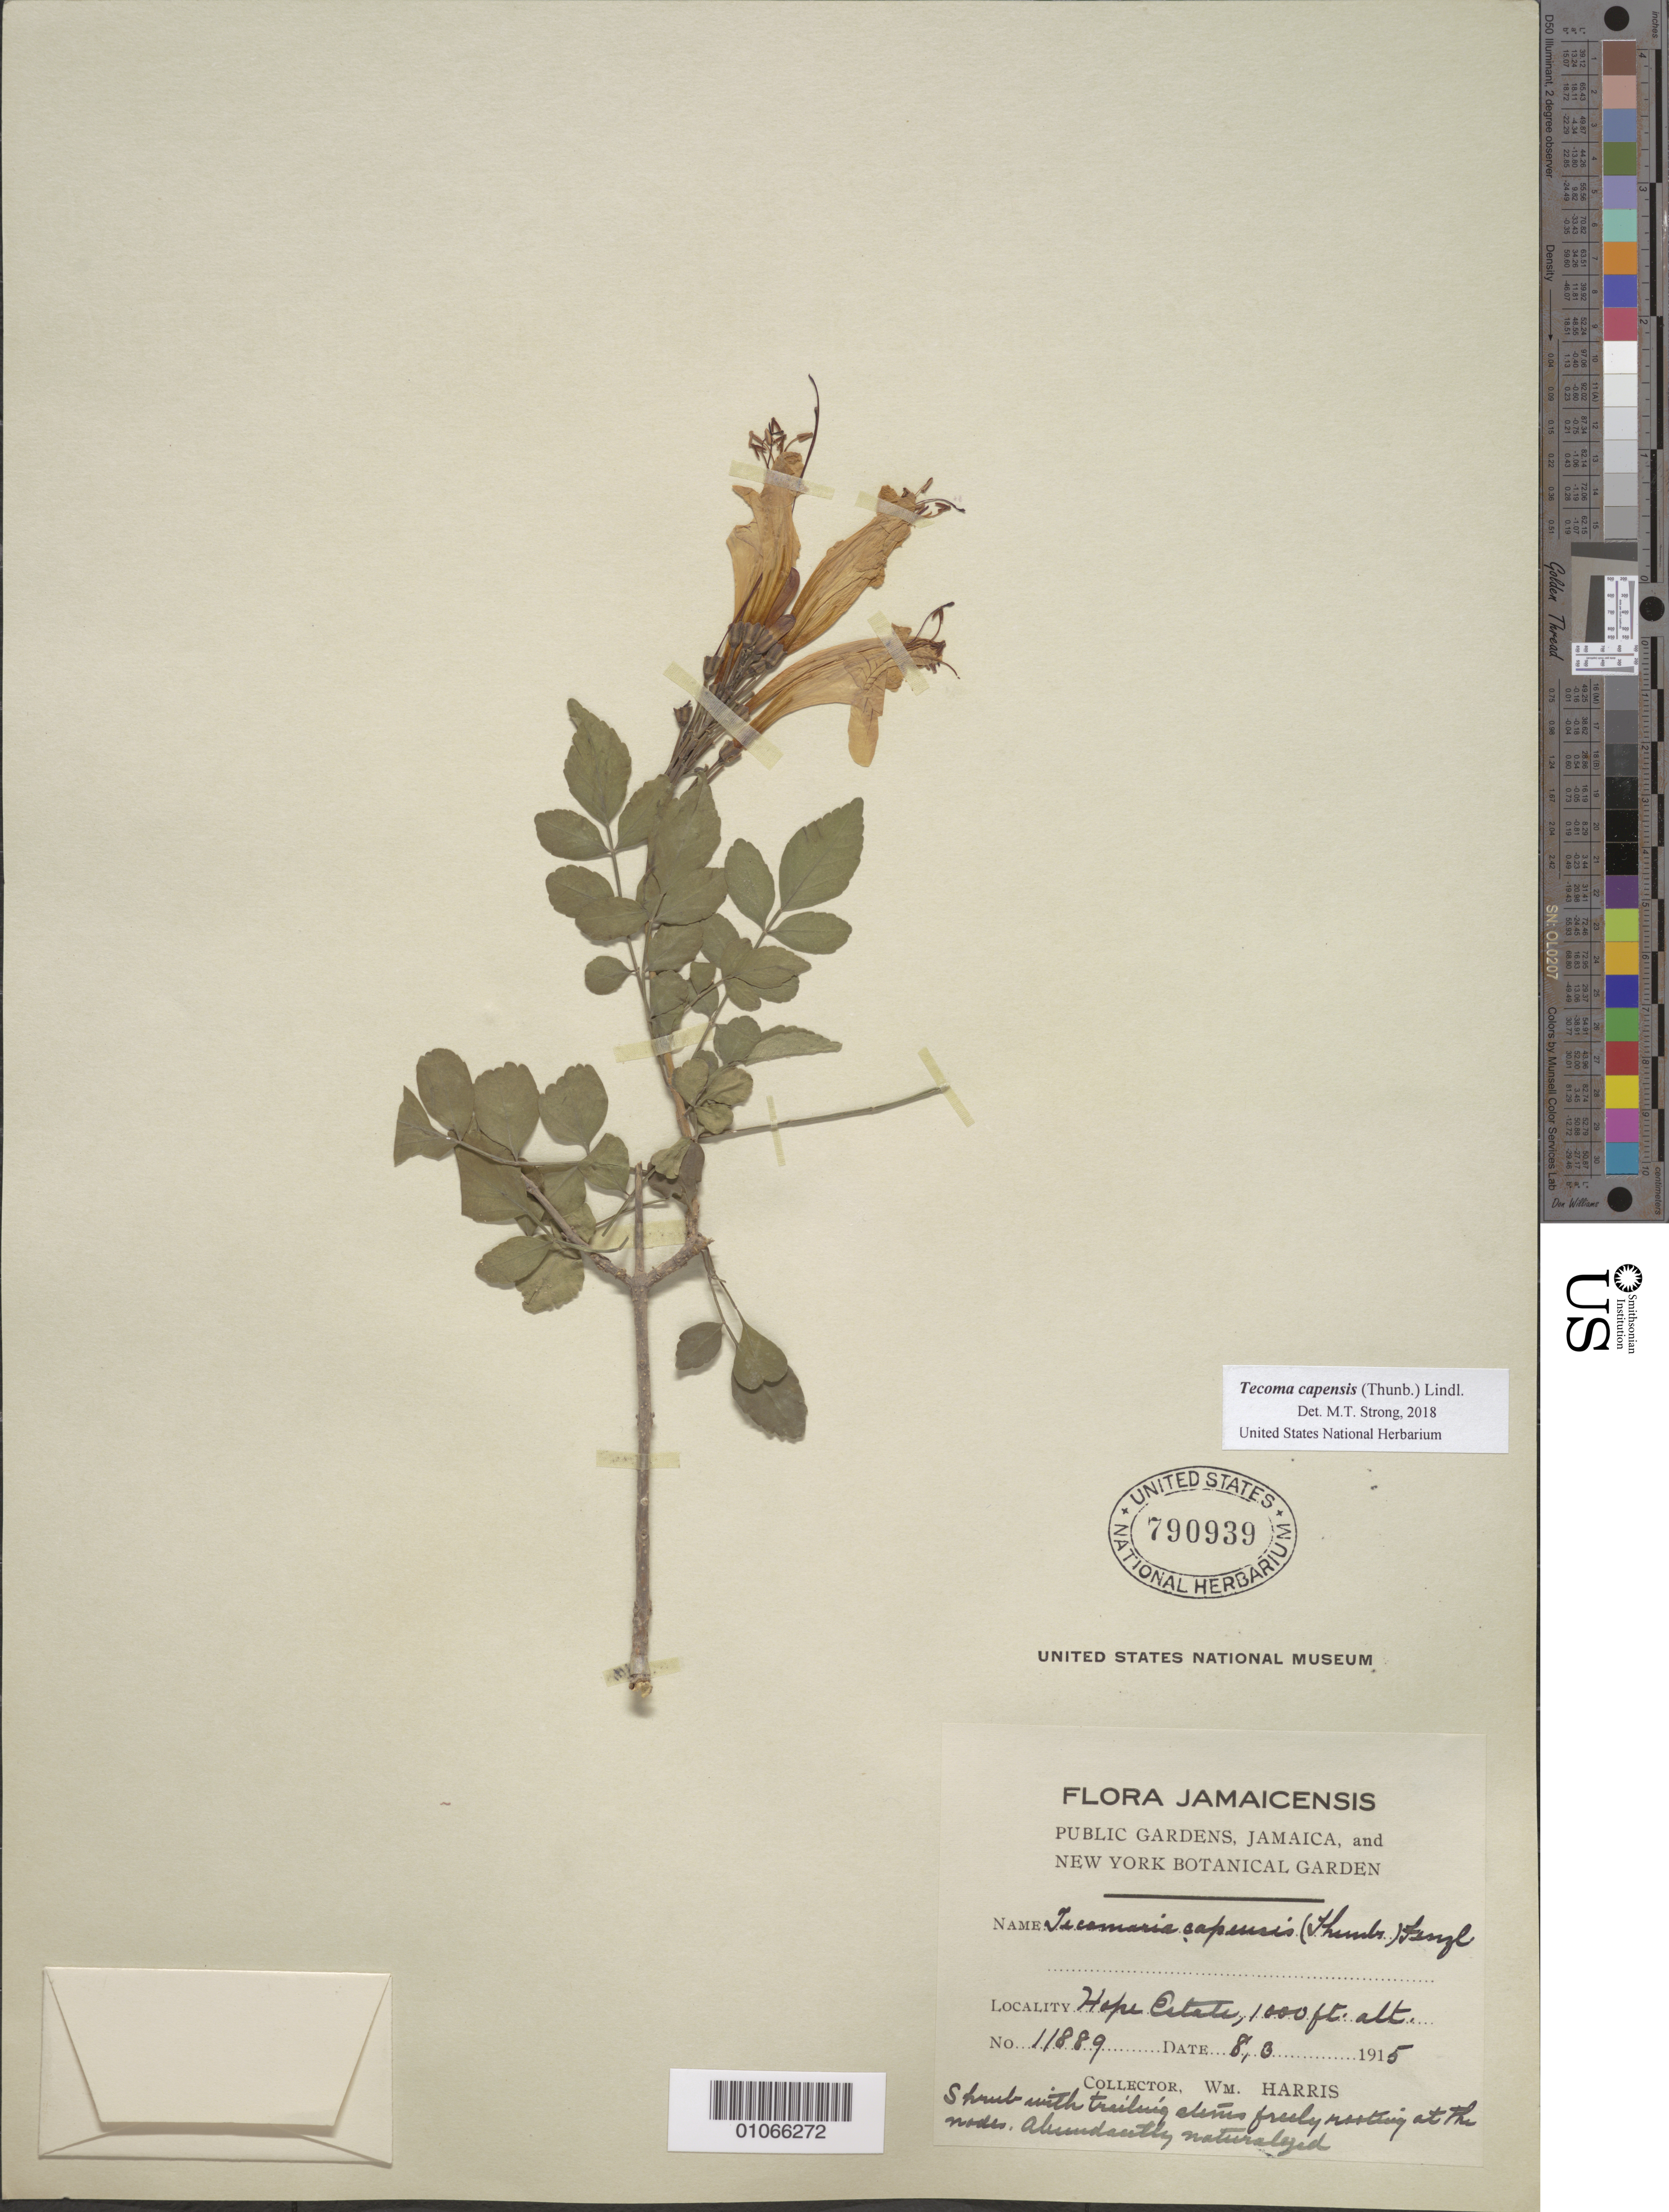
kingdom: Plantae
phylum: Tracheophyta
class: Magnoliopsida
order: Lamiales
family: Bignoniaceae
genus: Tecoma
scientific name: Tecoma capensis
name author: (Thunb.) Lindl.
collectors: W. Harris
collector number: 11889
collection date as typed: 08 Mar 1915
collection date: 1915-03-08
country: Jamaica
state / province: Kingston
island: Jamaica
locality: Hope Estate.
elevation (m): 305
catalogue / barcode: US 790939